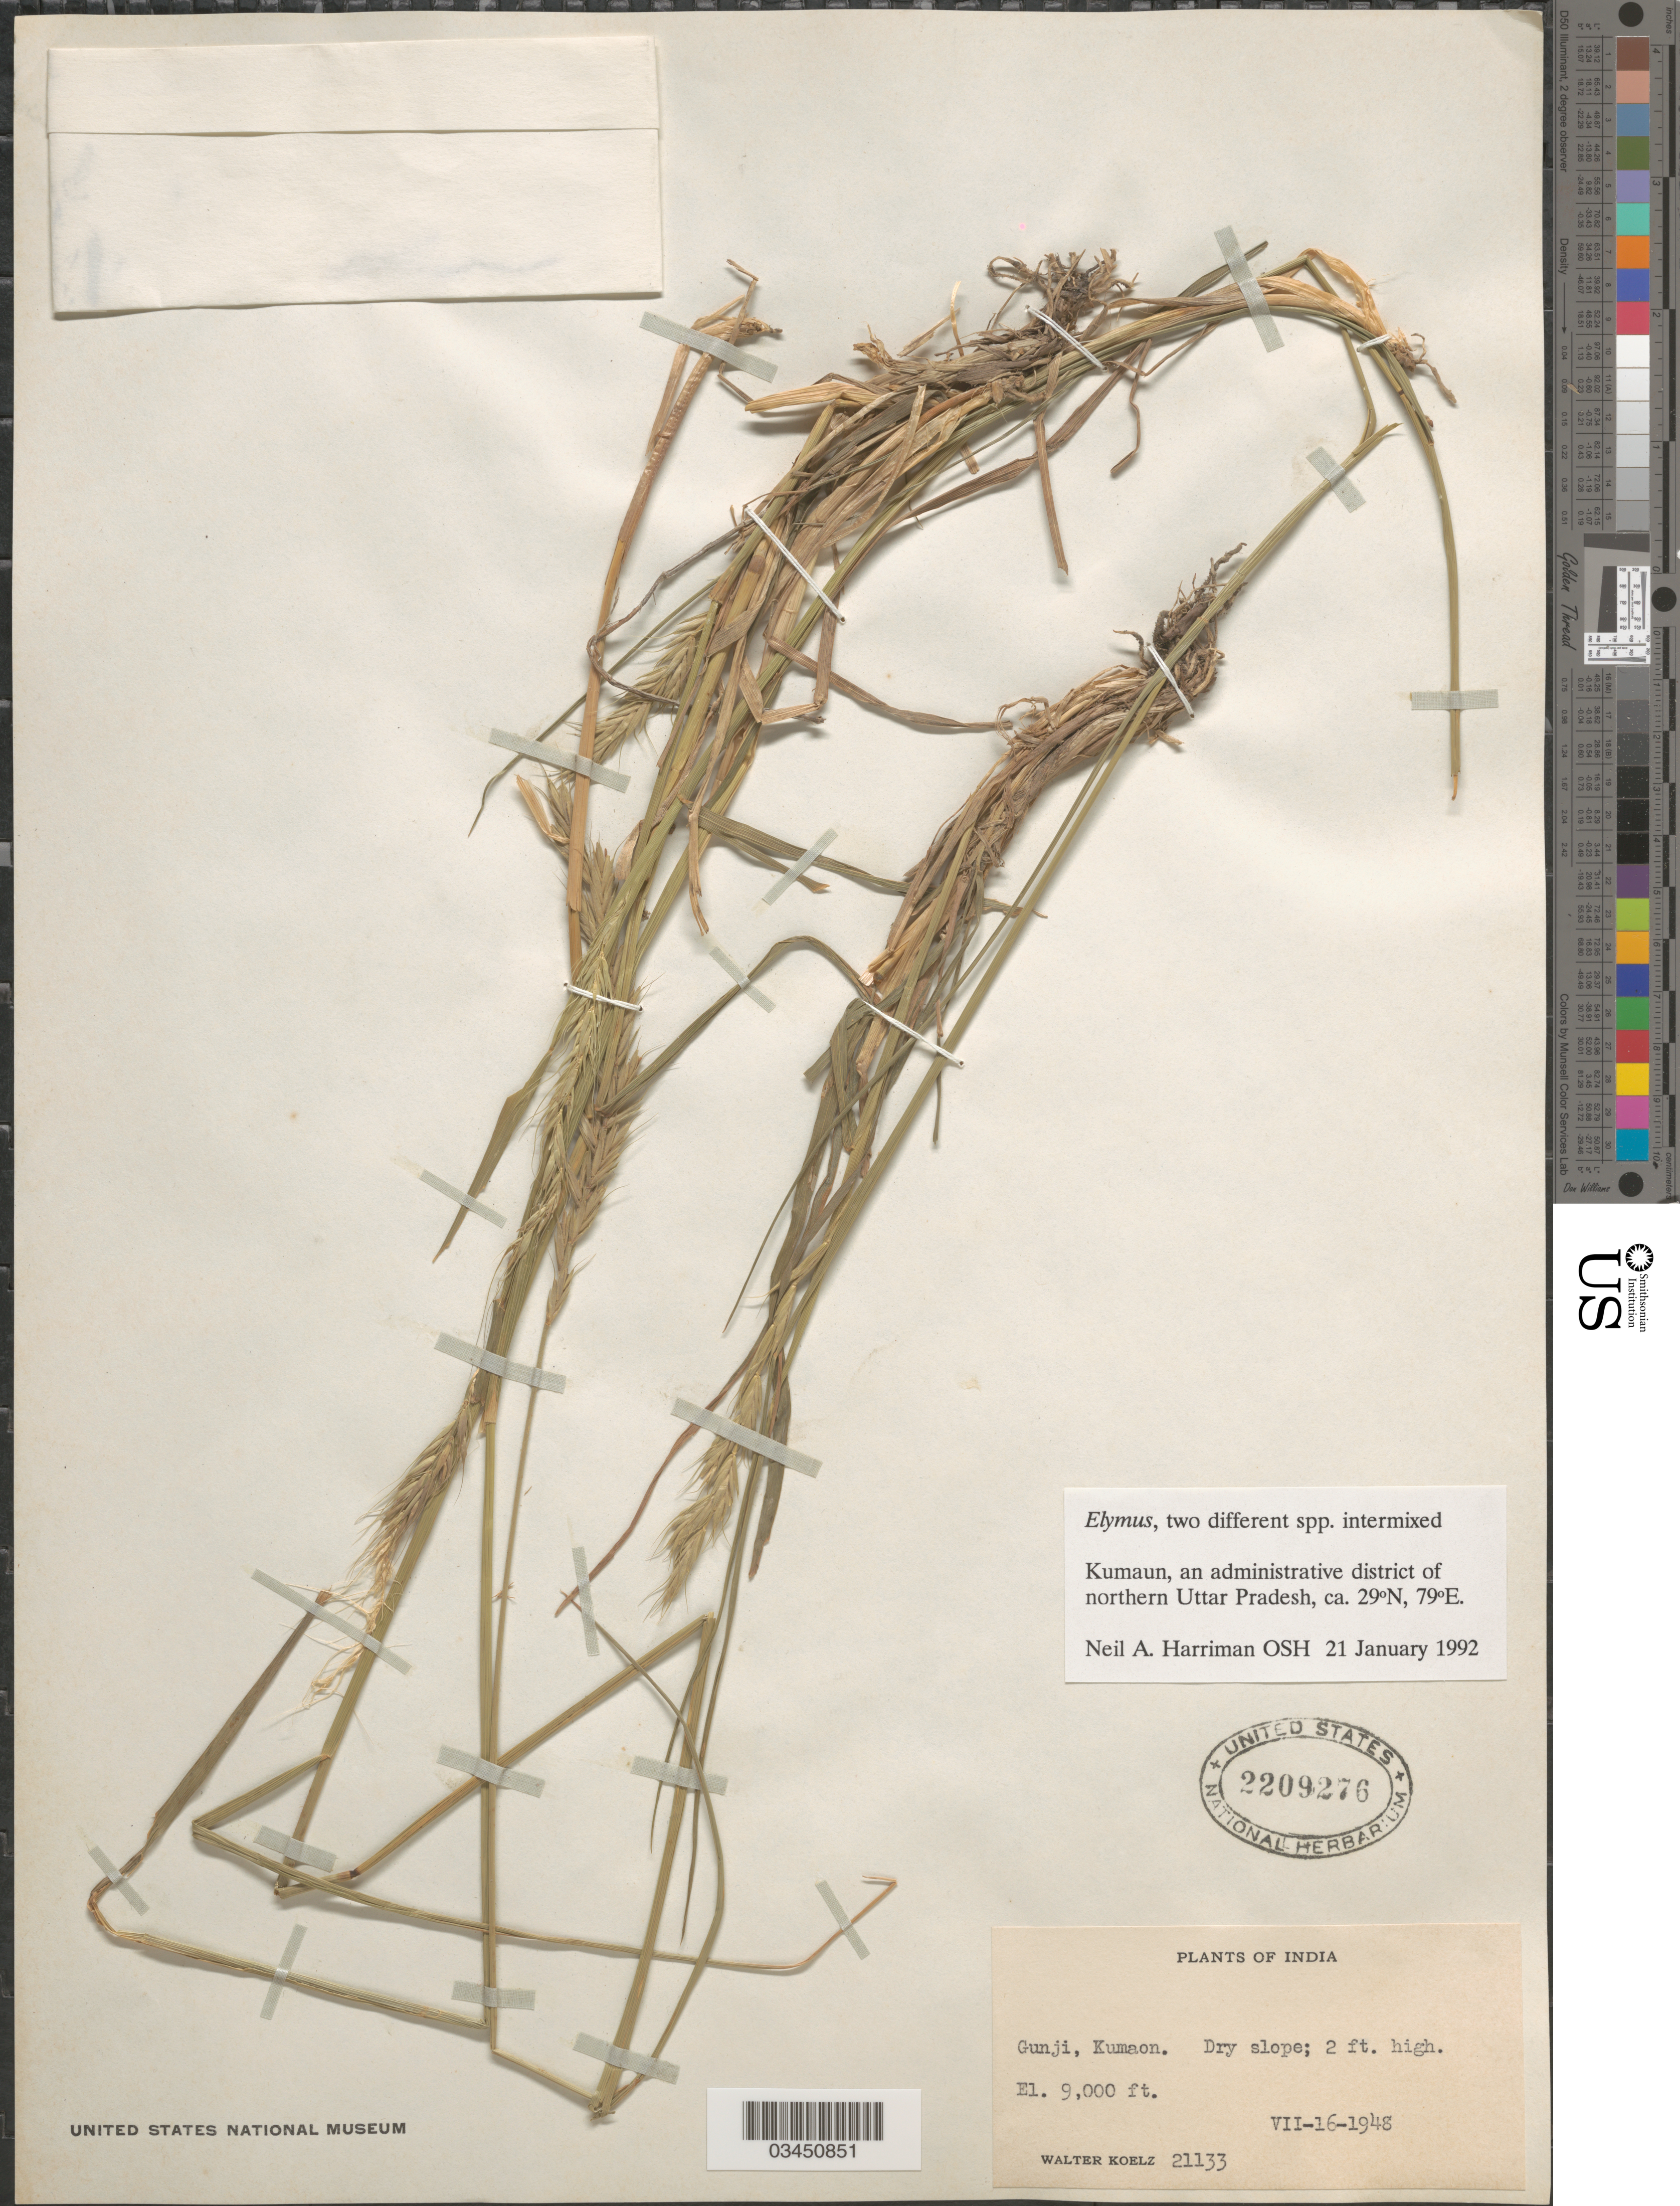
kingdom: Plantae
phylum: Tracheophyta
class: Liliopsida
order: Poales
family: Poaceae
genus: Elymus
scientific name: Elymus sp.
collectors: W. N. Koelz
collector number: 21133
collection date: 1948-07-16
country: India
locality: Gunji, Kumaon. Dry slope.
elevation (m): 2743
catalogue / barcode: US 2209276